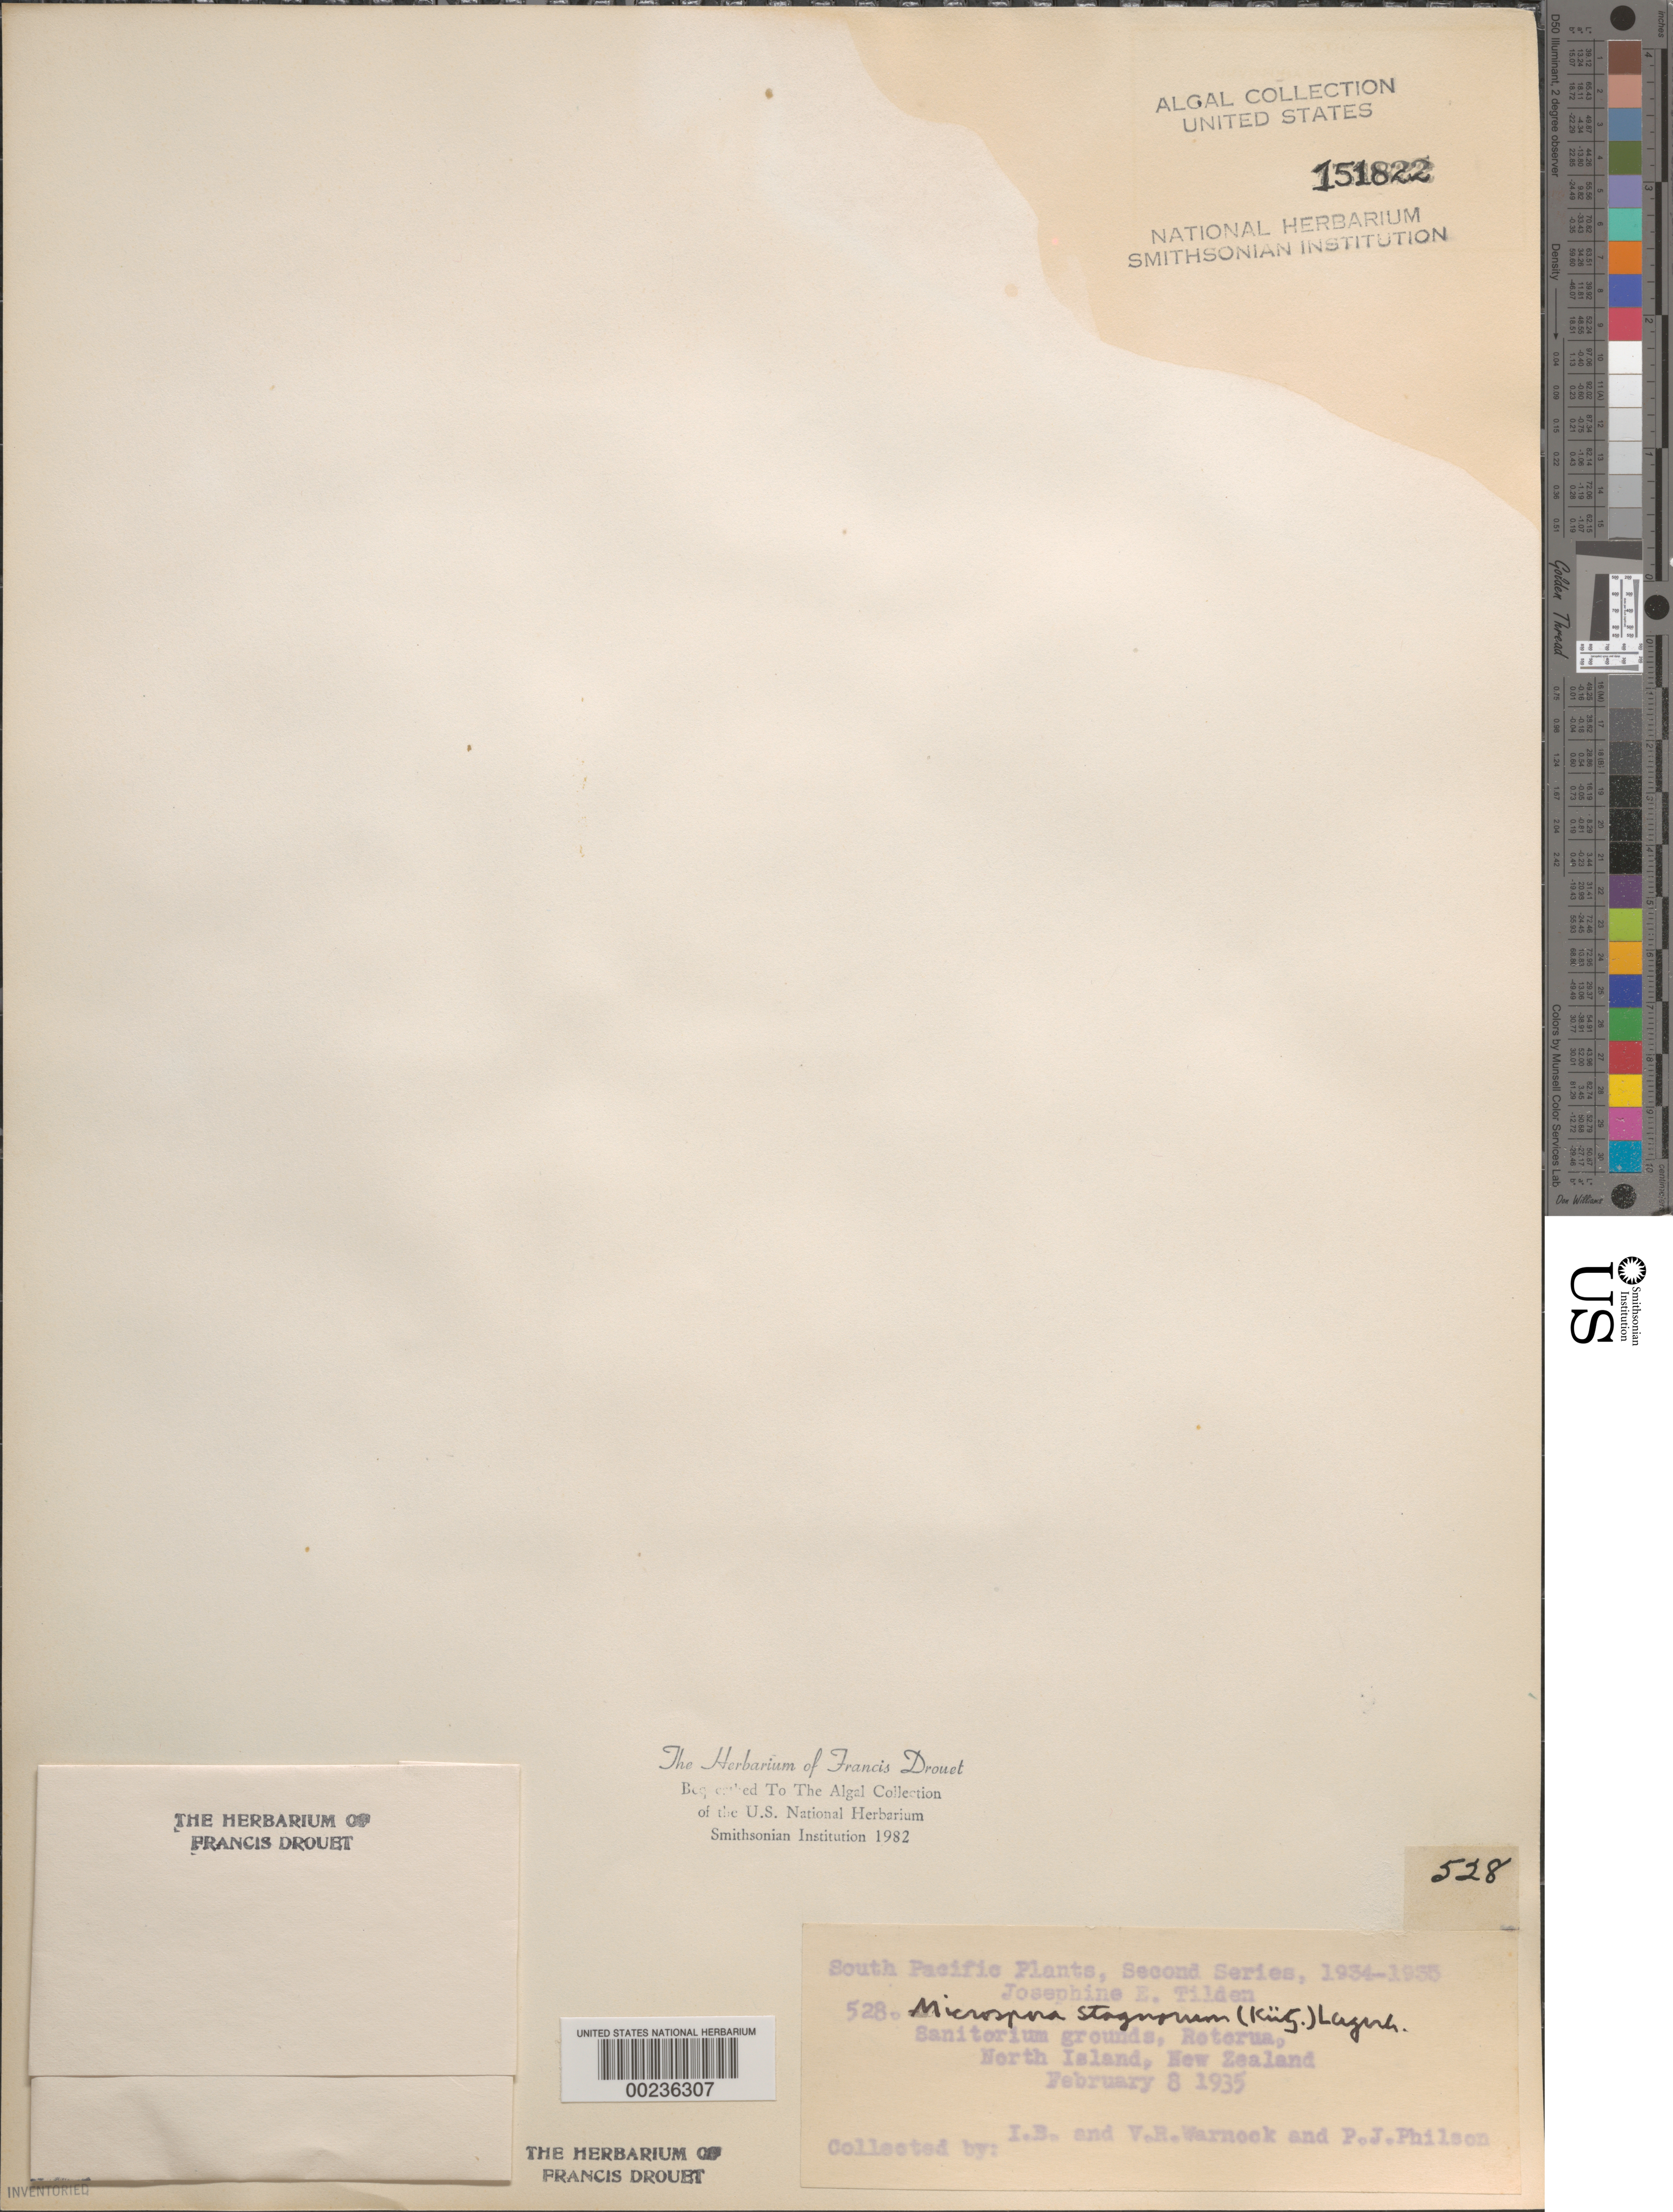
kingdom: Plantae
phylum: Chlorophyta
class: Chlorophyceae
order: Sphaeropleales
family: Microsporaceae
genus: Microspora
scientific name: Microspora stagnorum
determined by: Drouet, F. E.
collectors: I. Warnock, V. Warnock & P. Philson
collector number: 528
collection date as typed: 08 Feb 1935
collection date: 1935-02-08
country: New Zealand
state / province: Bay of Plenty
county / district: Rotorua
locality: Rotorua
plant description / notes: Tilden, South Pacific Plants, Second Series, 1934-1935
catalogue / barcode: US 151822